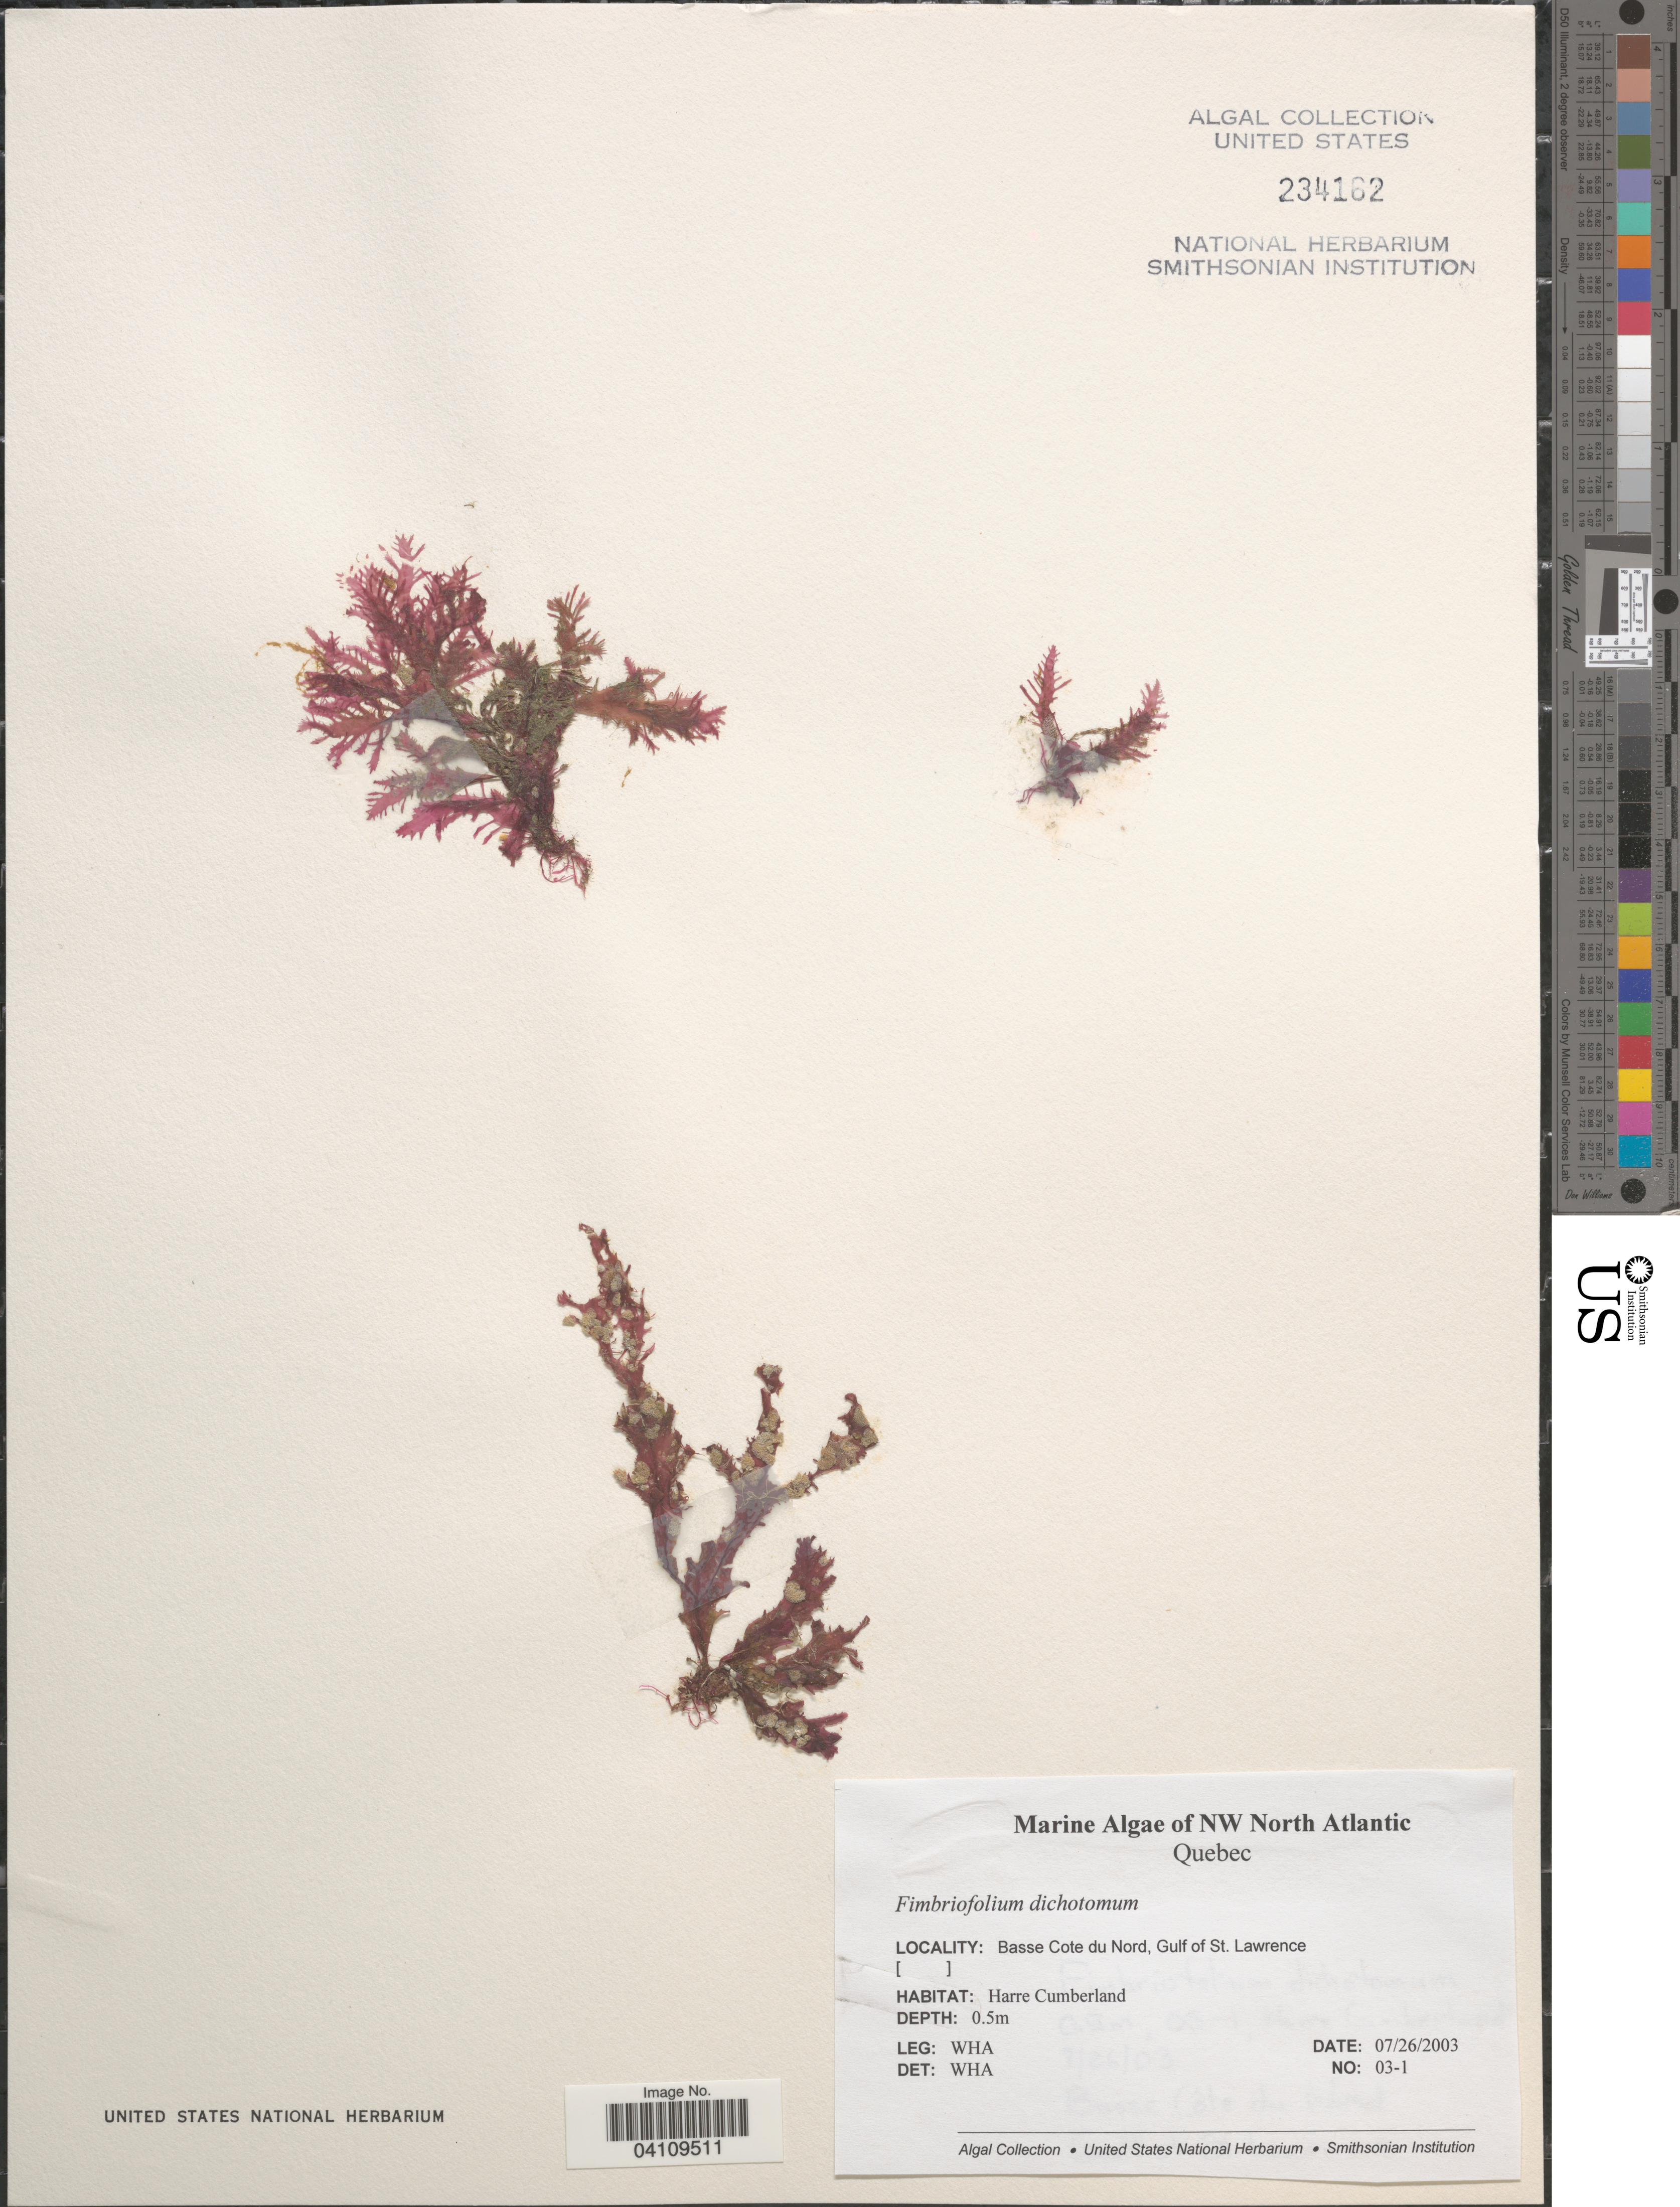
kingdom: Plantae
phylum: Rhodophyta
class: Florideophyceae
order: Gigartinales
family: Cystocloniaceae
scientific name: Fimbriofolium dichotomum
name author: (Lepech.) Hansen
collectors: W. H. Adey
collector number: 03-1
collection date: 2003-07-26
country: Canada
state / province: Quebec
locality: NW North Atlantic. Basse Cote du Nord, Gulf of St. Lawrence. Harre Cumberland.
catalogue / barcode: US 234162